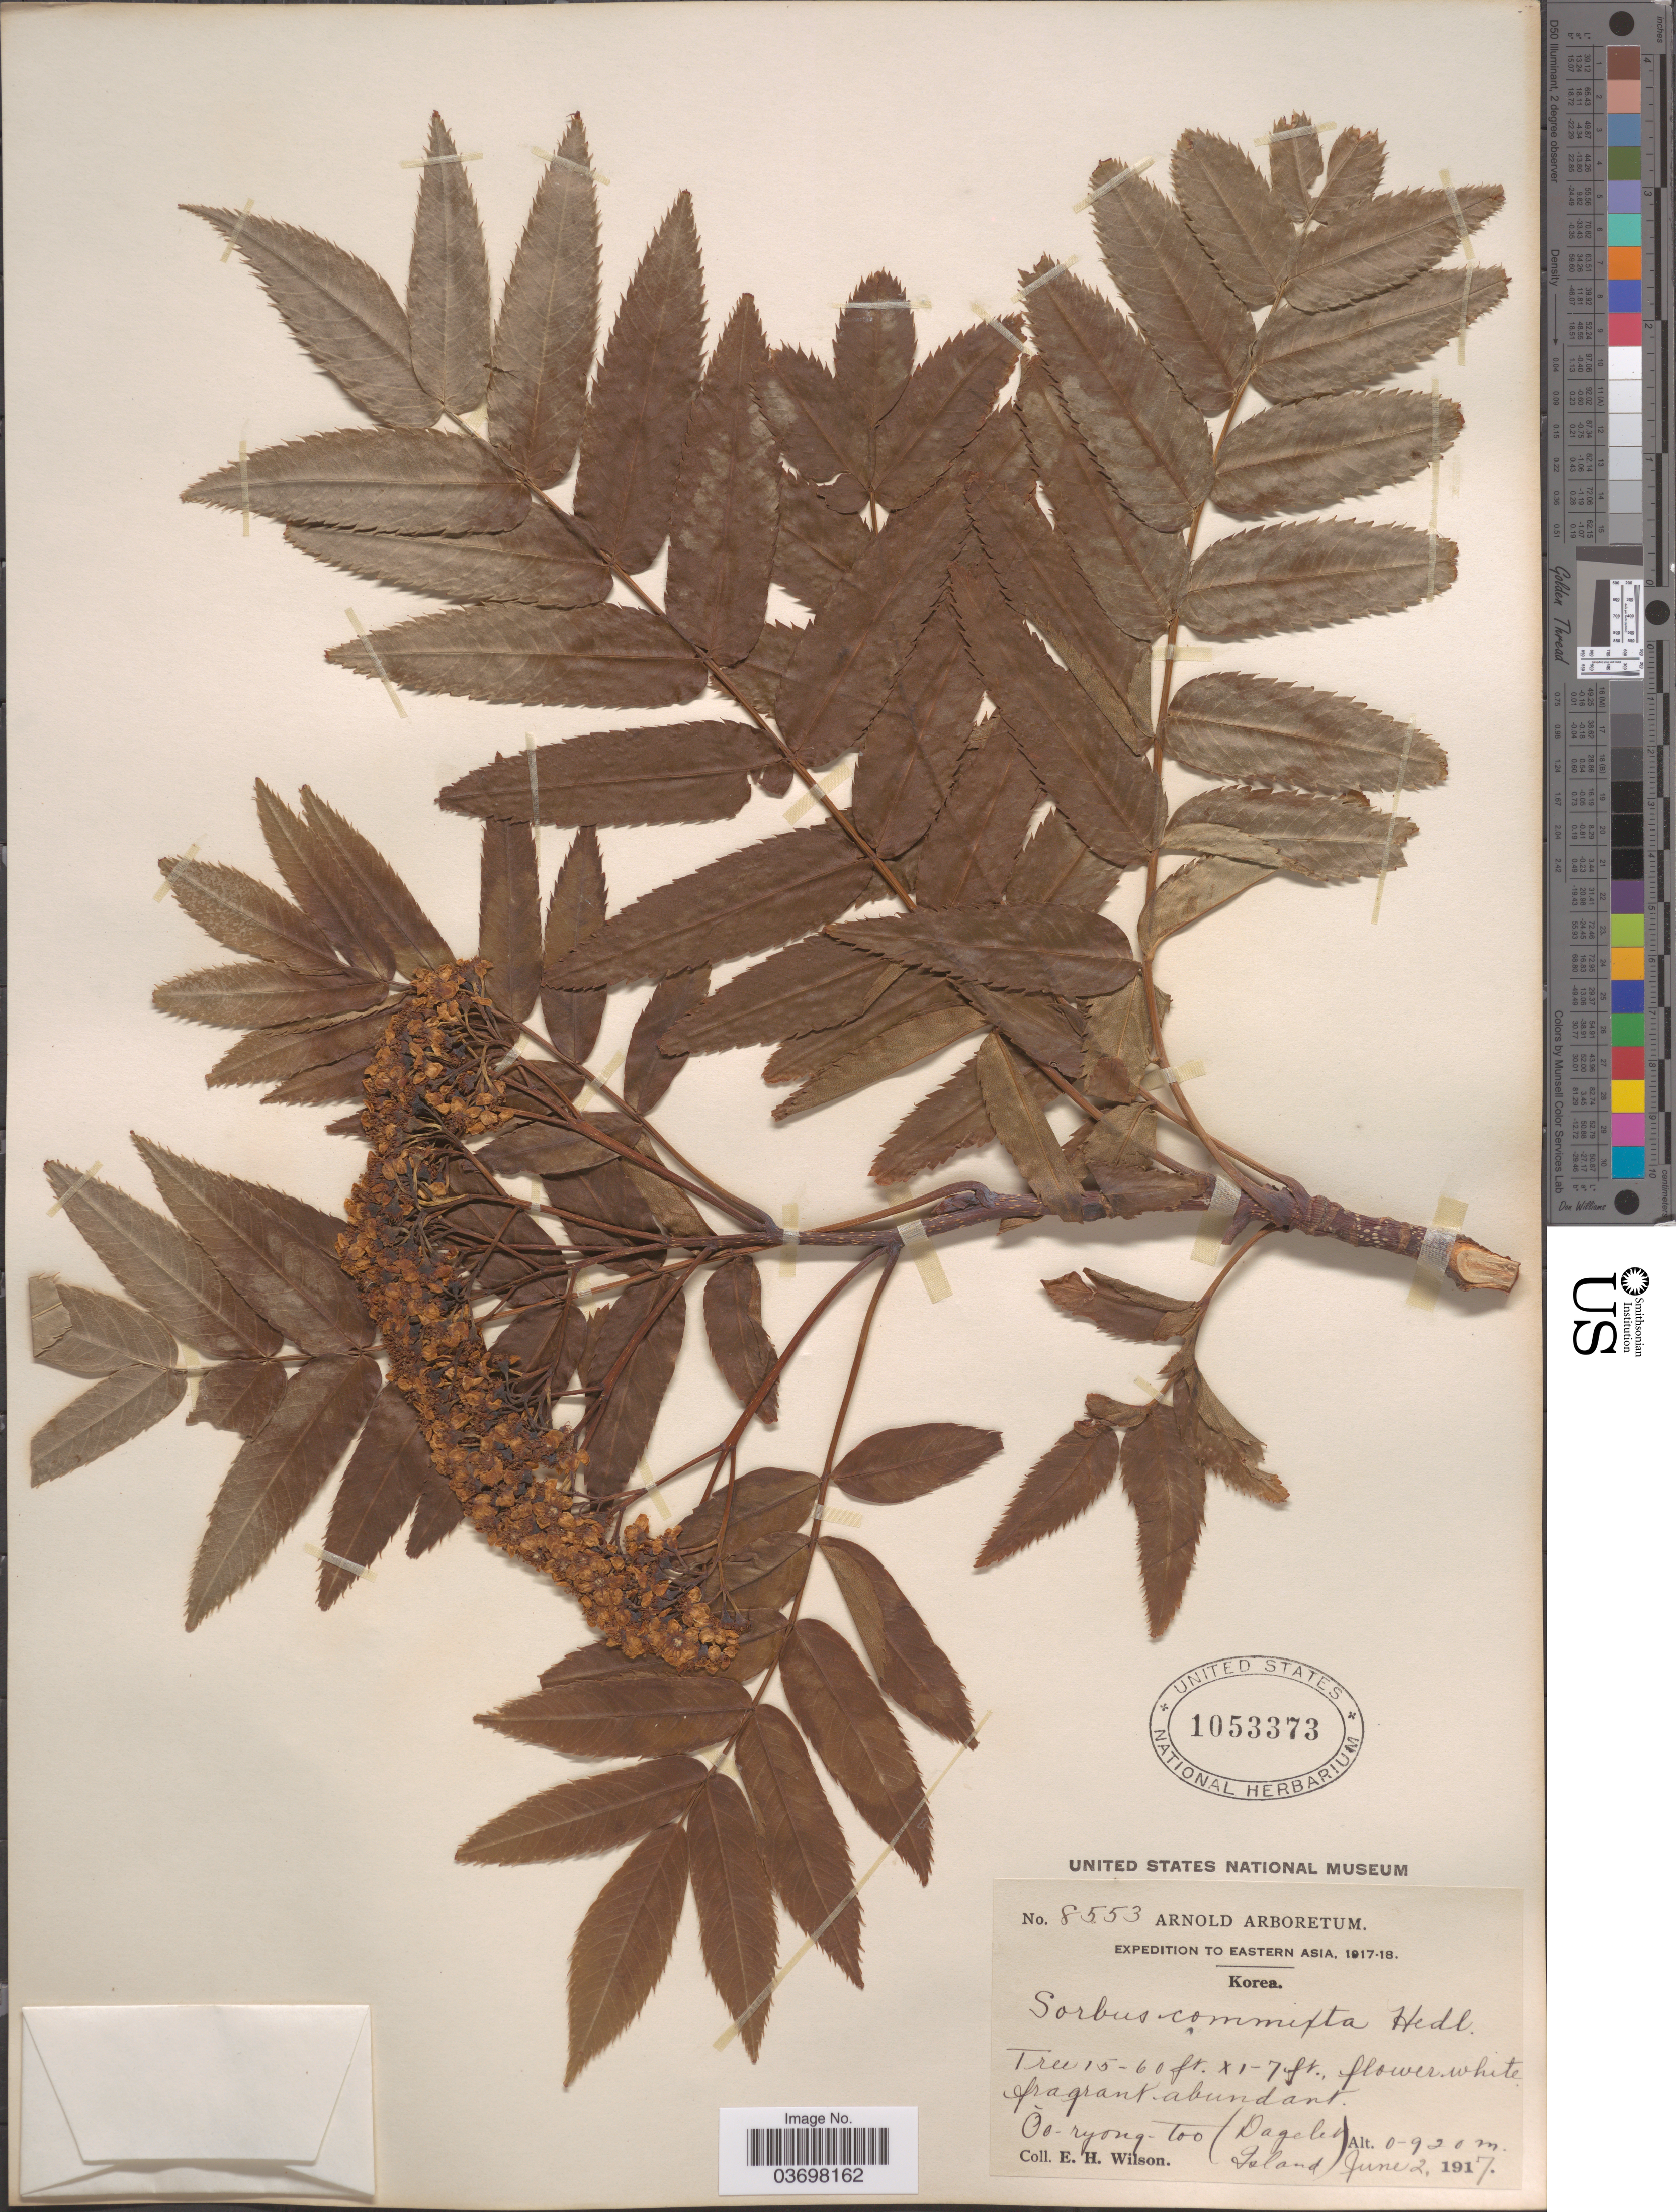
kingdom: Plantae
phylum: Tracheophyta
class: Magnoliopsida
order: Rosales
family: Rosaceae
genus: Sorbus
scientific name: Sorbus commixta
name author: Hedl.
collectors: E. Wilson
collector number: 8553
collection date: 1917-06-02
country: South Korea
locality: Õo-ryong-Too (Dagelet Island).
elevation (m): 0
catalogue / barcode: US 1053373